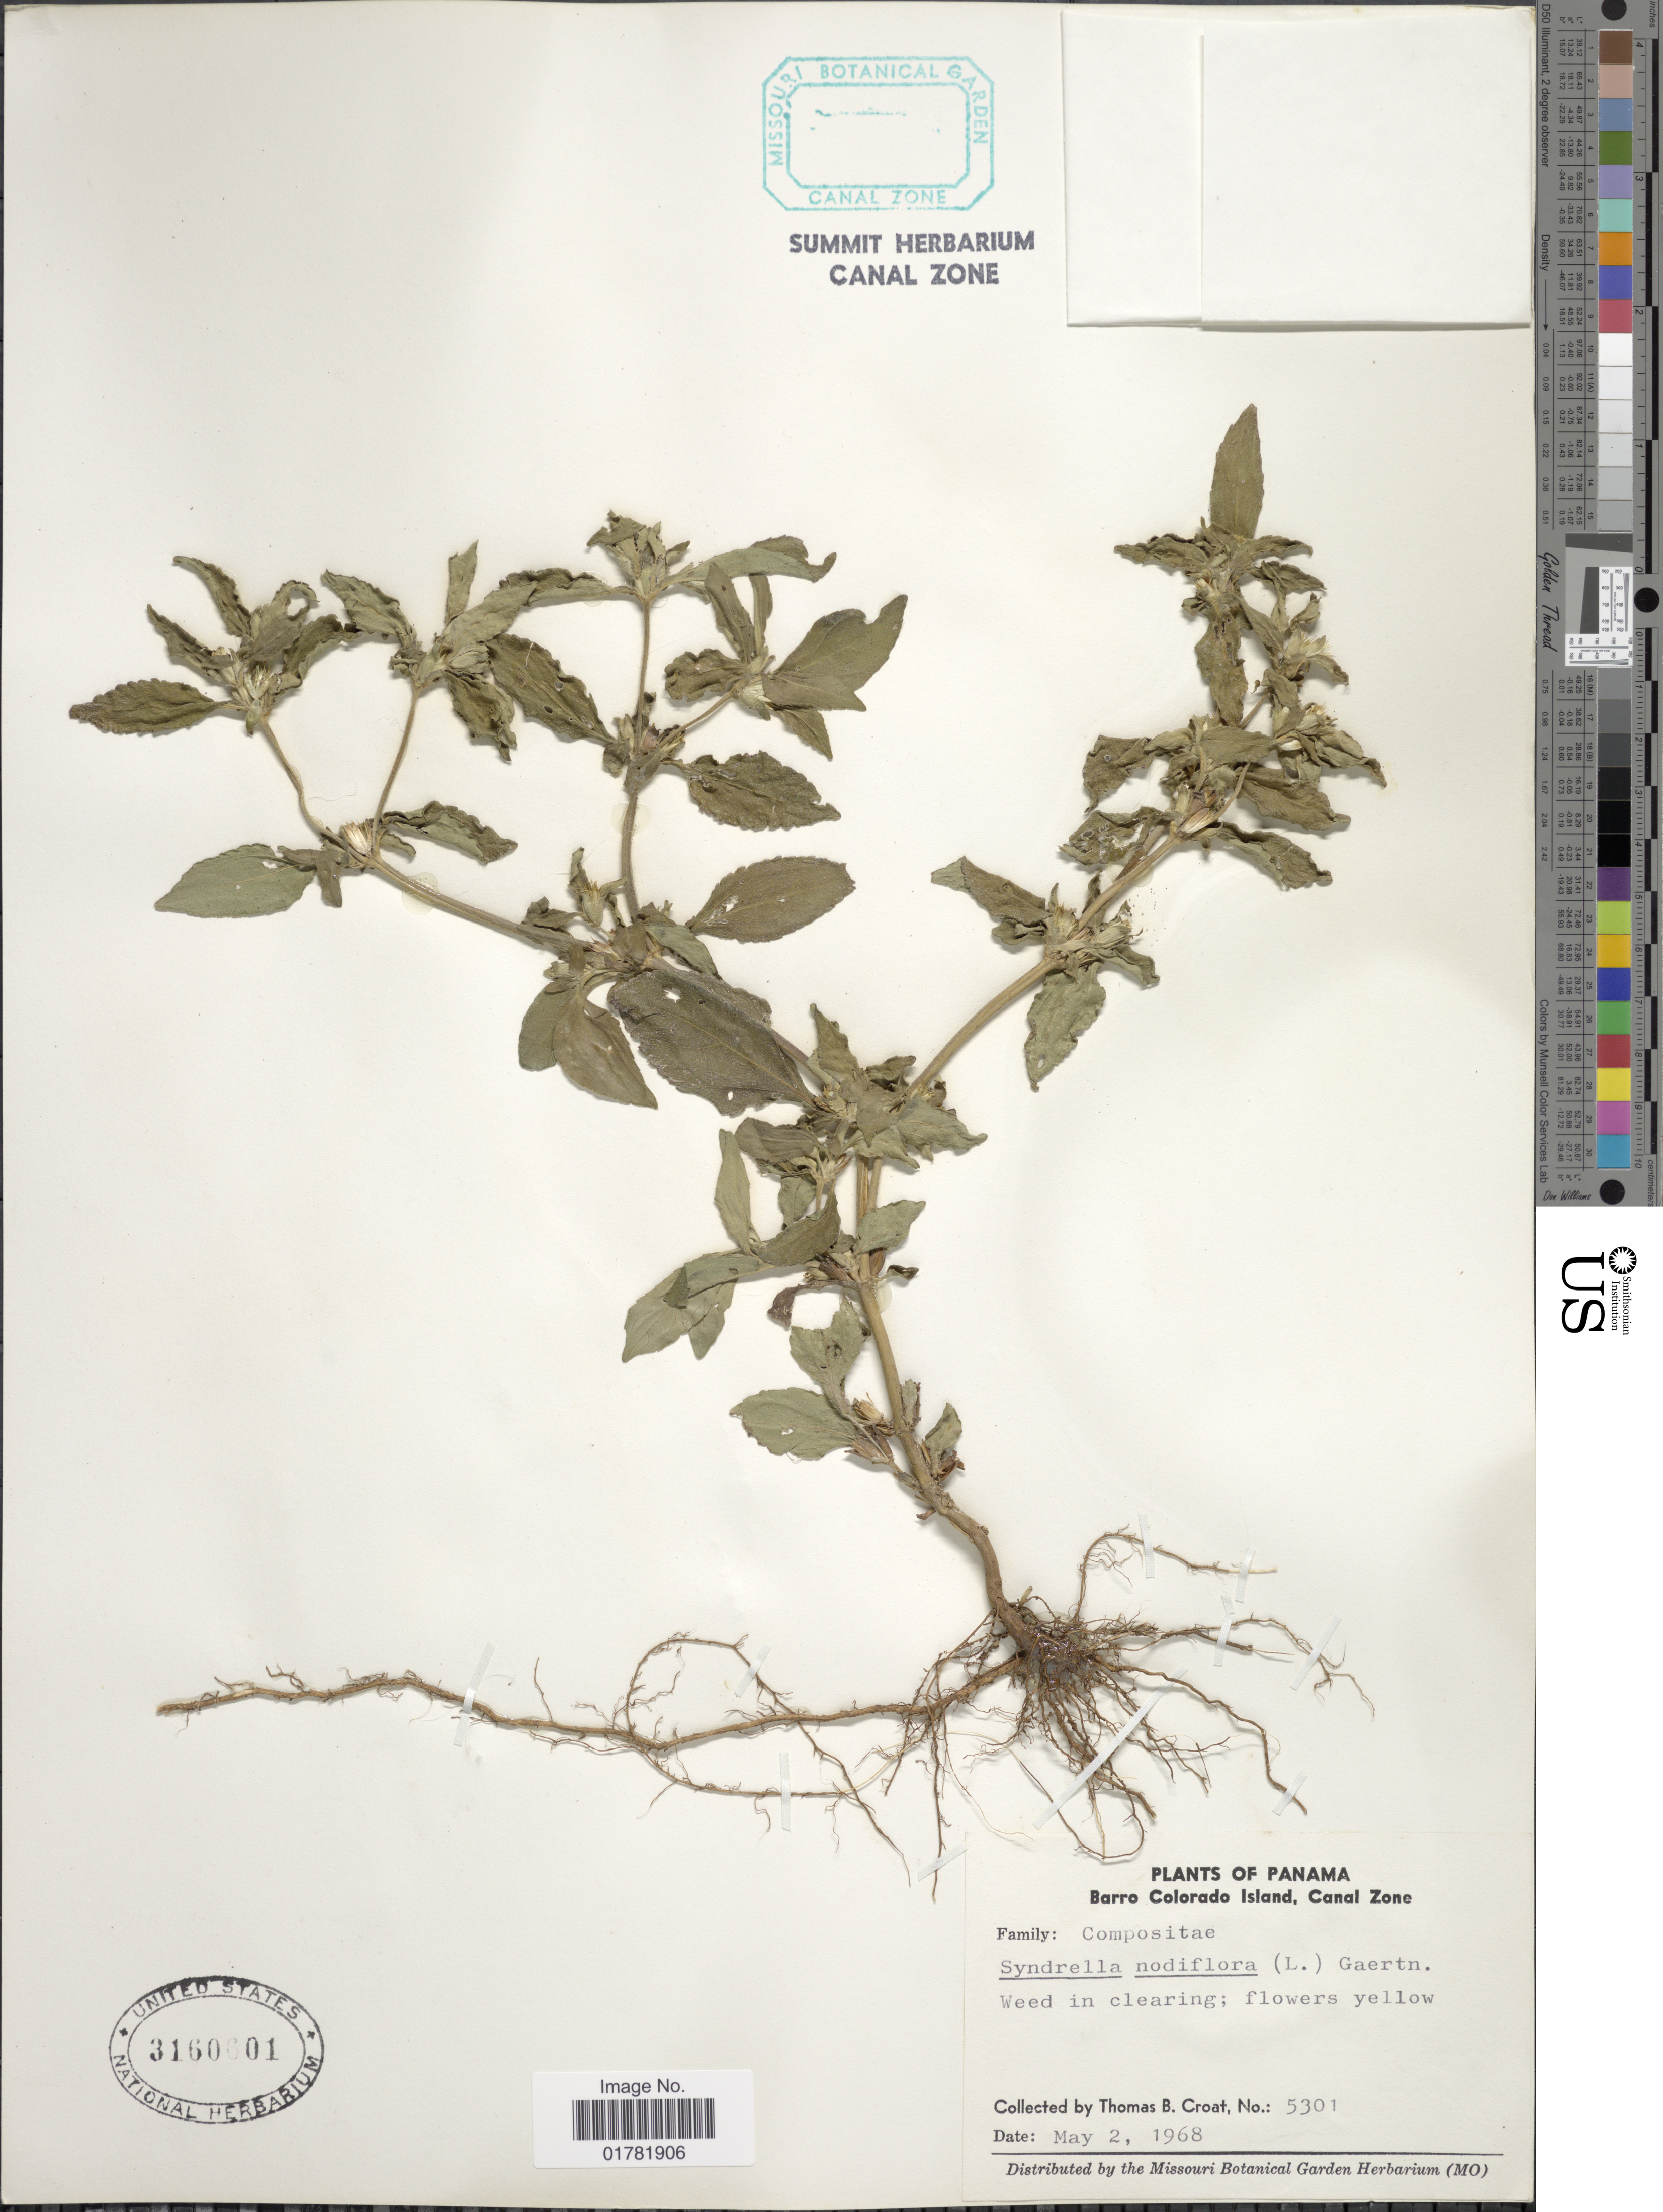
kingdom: Plantae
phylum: Tracheophyta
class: Magnoliopsida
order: Asterales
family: Asteraceae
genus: Synedrella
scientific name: Synedrella nodiflora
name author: (L.) Gaertn.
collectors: T. B. Croat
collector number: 5301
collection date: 1968-05-02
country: Panama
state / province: Panamá Oeste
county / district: Canal Zone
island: Barro Colorado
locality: Barro Colorado Island, Canal Zone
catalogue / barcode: US 3160601